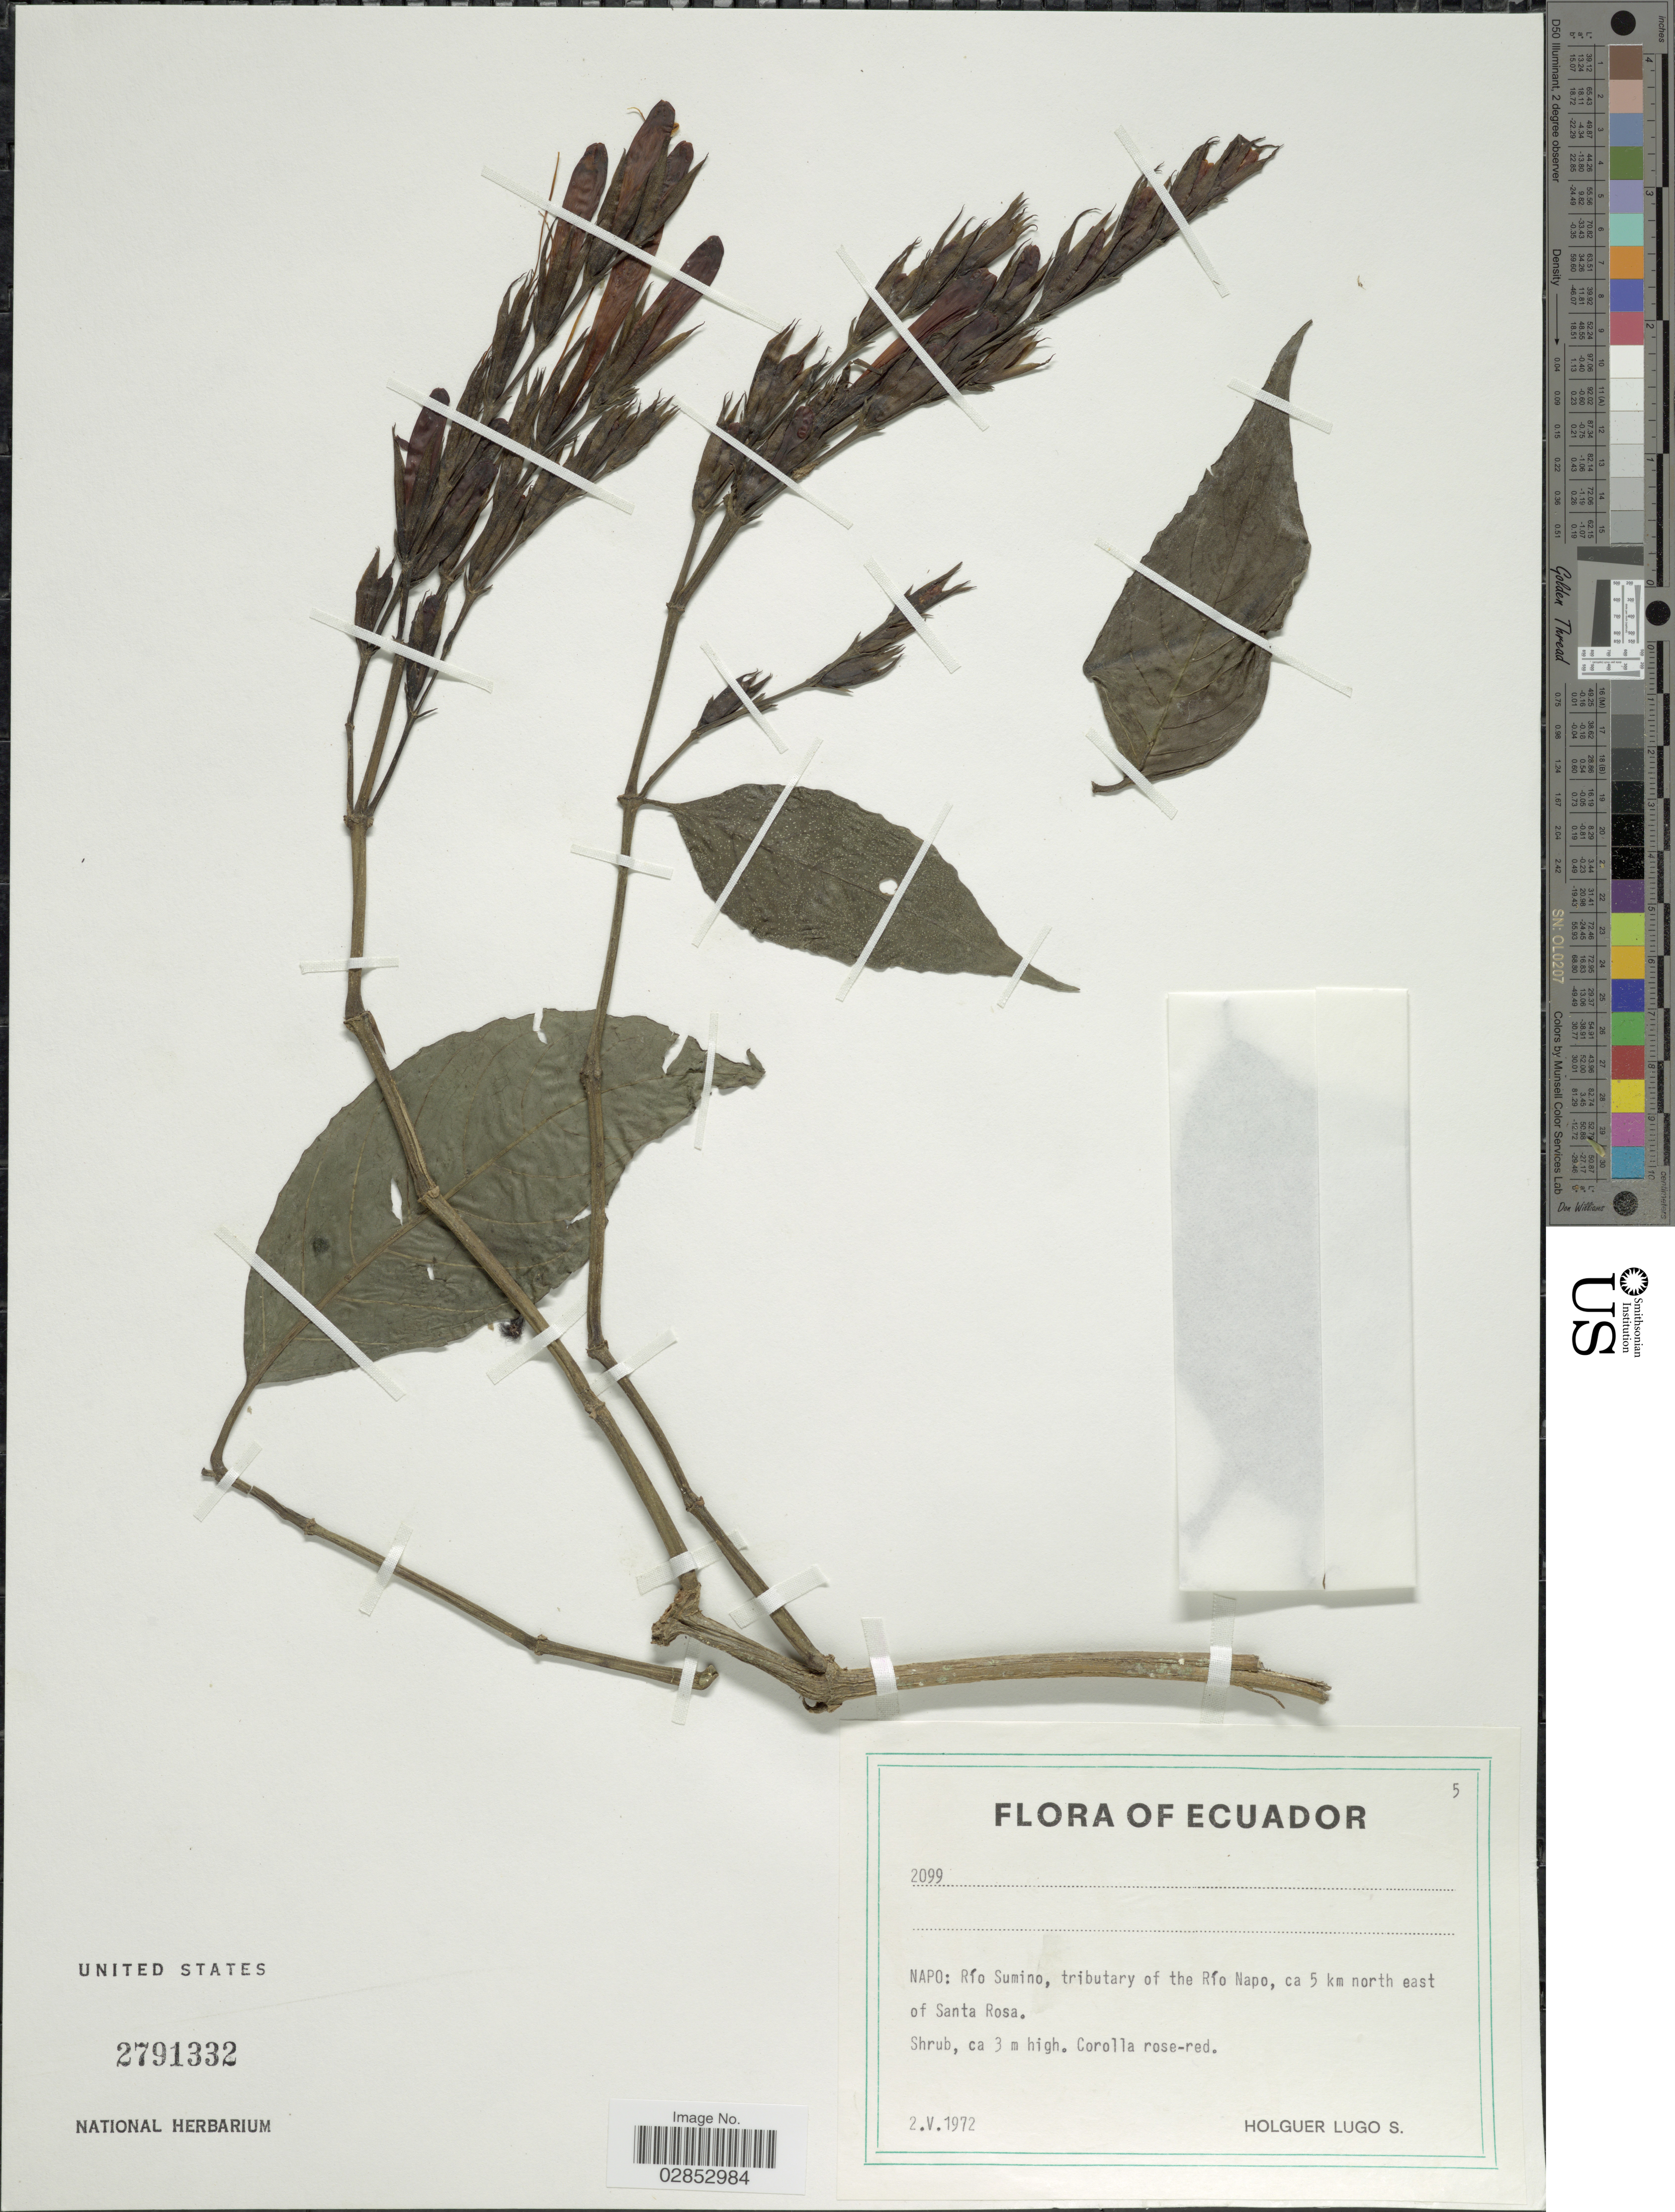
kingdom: Plantae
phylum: Tracheophyta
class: Magnoliopsida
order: Lamiales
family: Acanthaceae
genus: Sanchezia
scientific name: Sanchezia longiflora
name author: (Hook. f.) Hook. f. ex Planch.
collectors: H. Lugo S.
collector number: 2099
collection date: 1972-05-02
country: Ecuador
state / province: Napo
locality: Río Sumino, tributary of the Río Napo, ca 5 km north east of Santa Rosa.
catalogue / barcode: US 2791332